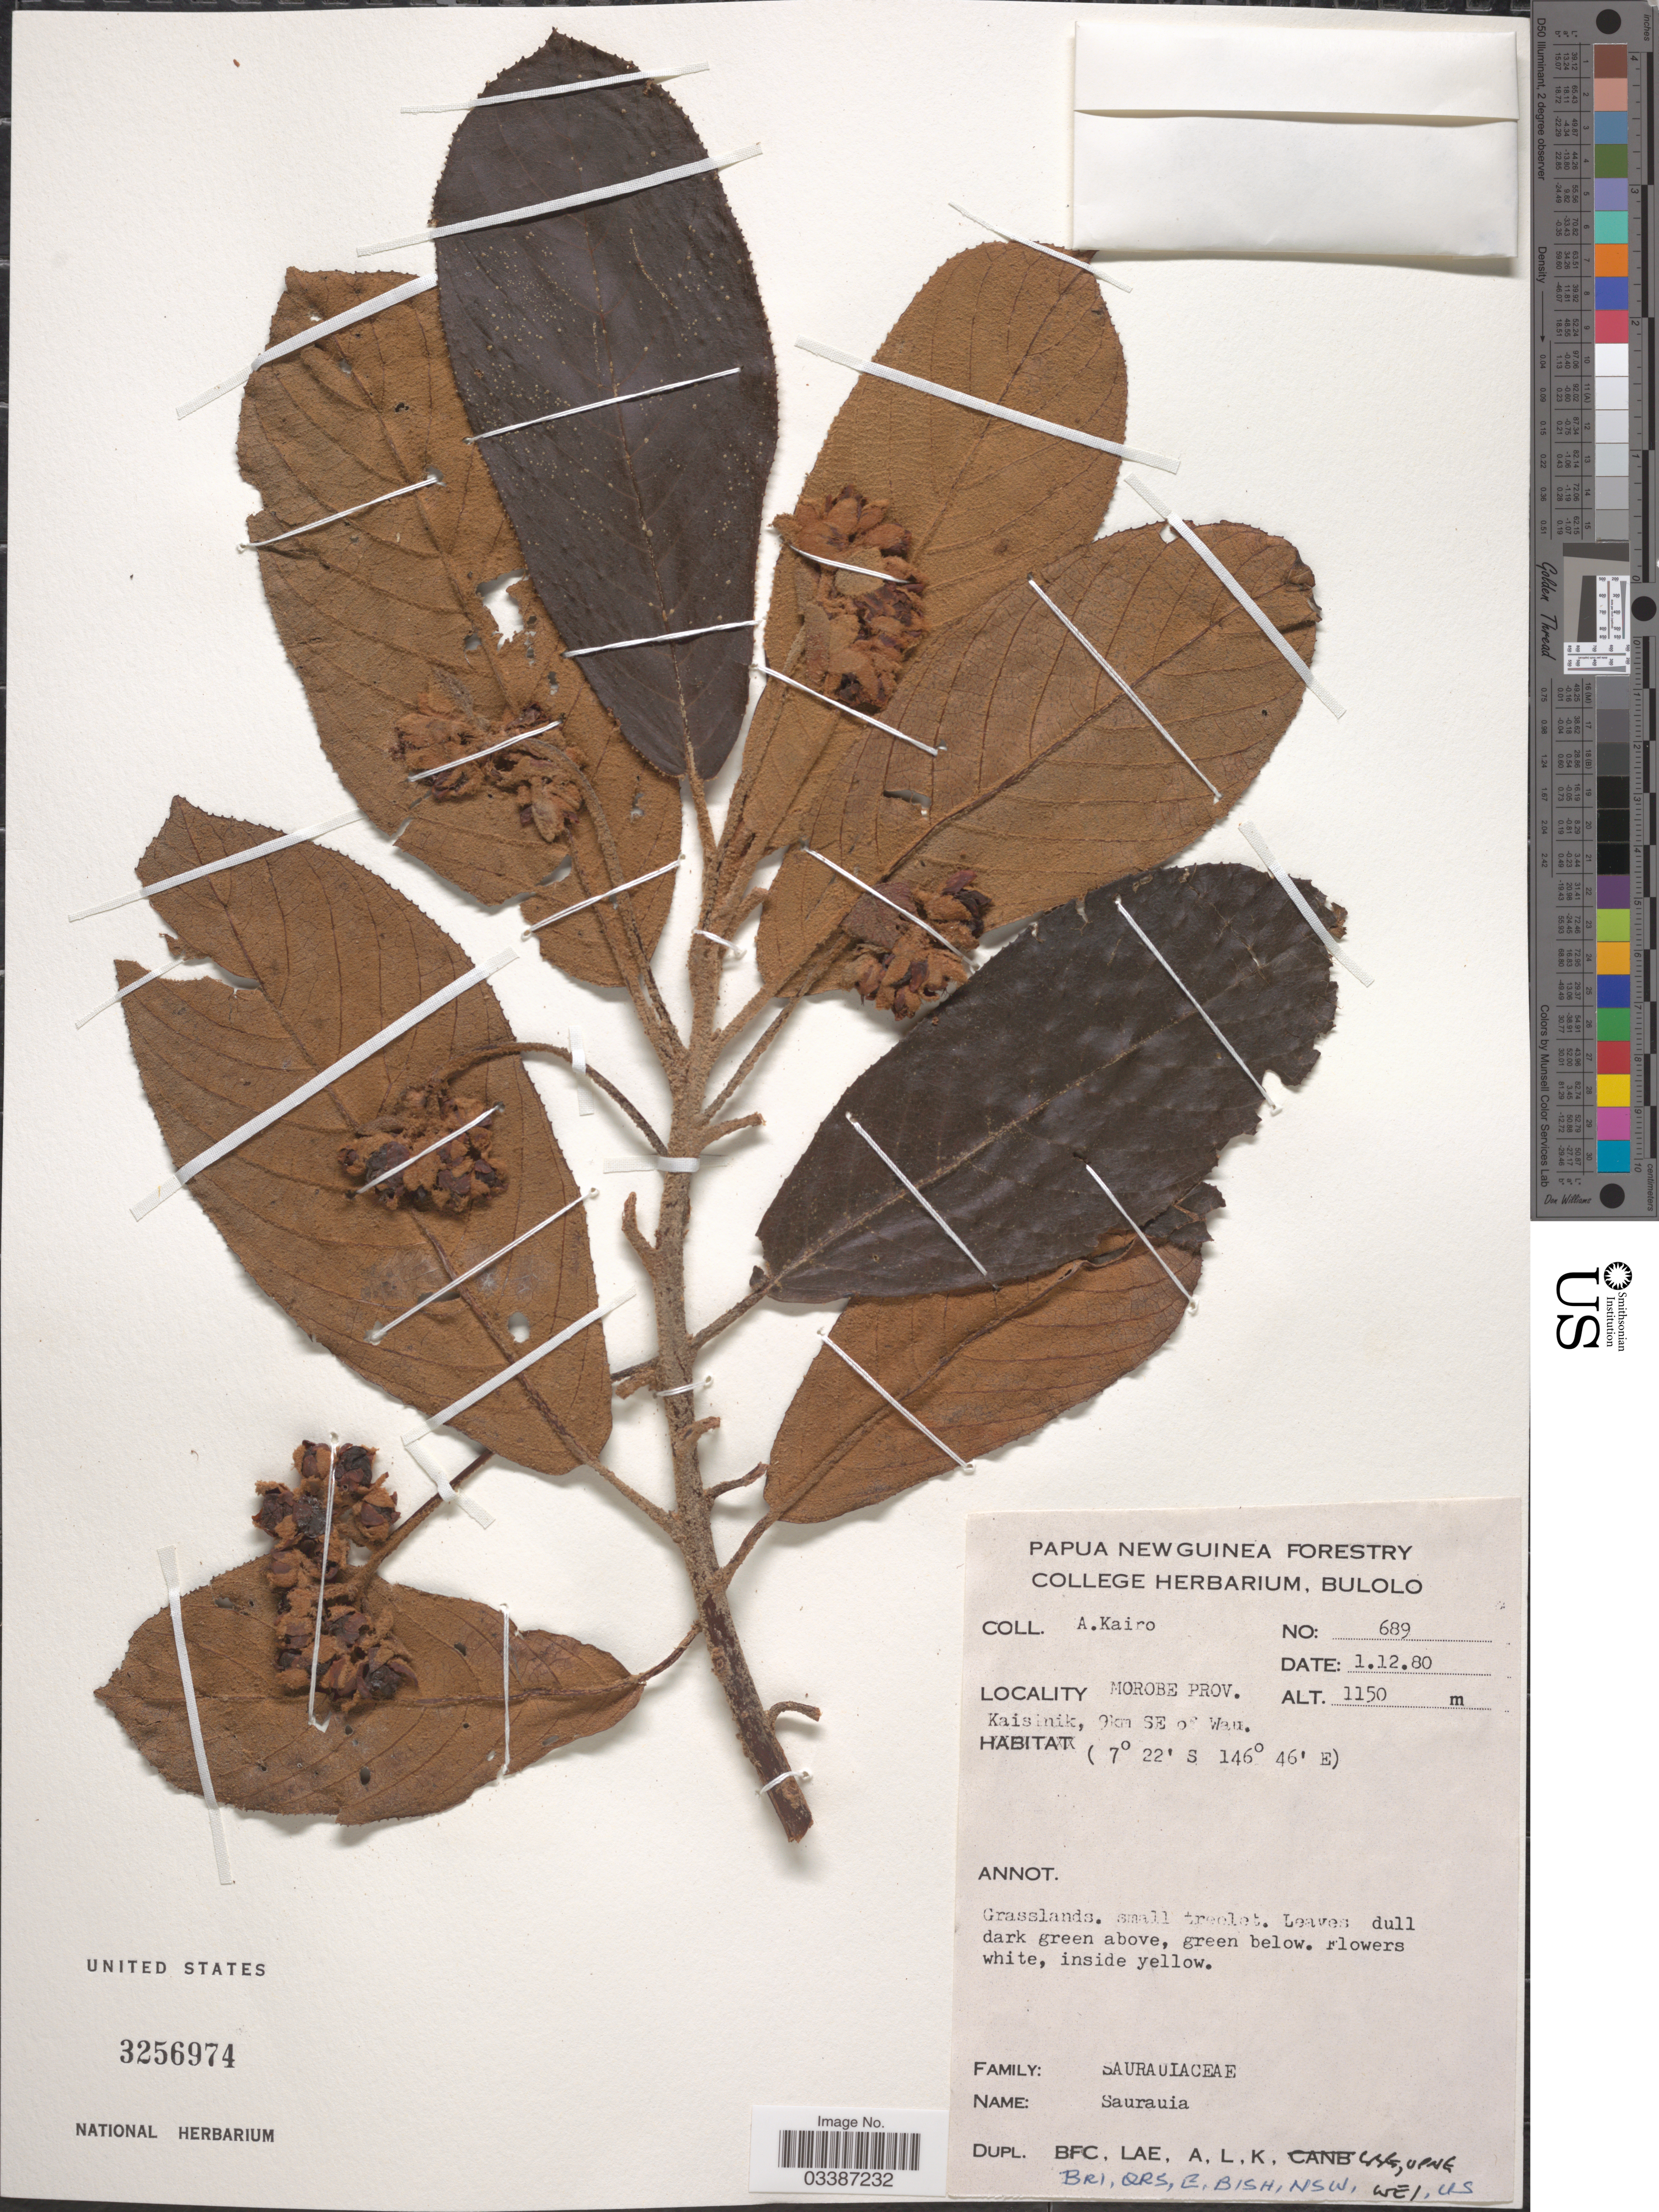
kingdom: Plantae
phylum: Tracheophyta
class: Magnoliopsida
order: Ericales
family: Actinidiaceae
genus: Saurauia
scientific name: Saurauia sp.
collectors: A. Kairo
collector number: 689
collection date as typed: Transcribed d/m/y: 1/12/80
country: Papua New Guinea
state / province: Morobe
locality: Kaisinik, 9km SE of Wau.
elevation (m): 1150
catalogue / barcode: US 3256974